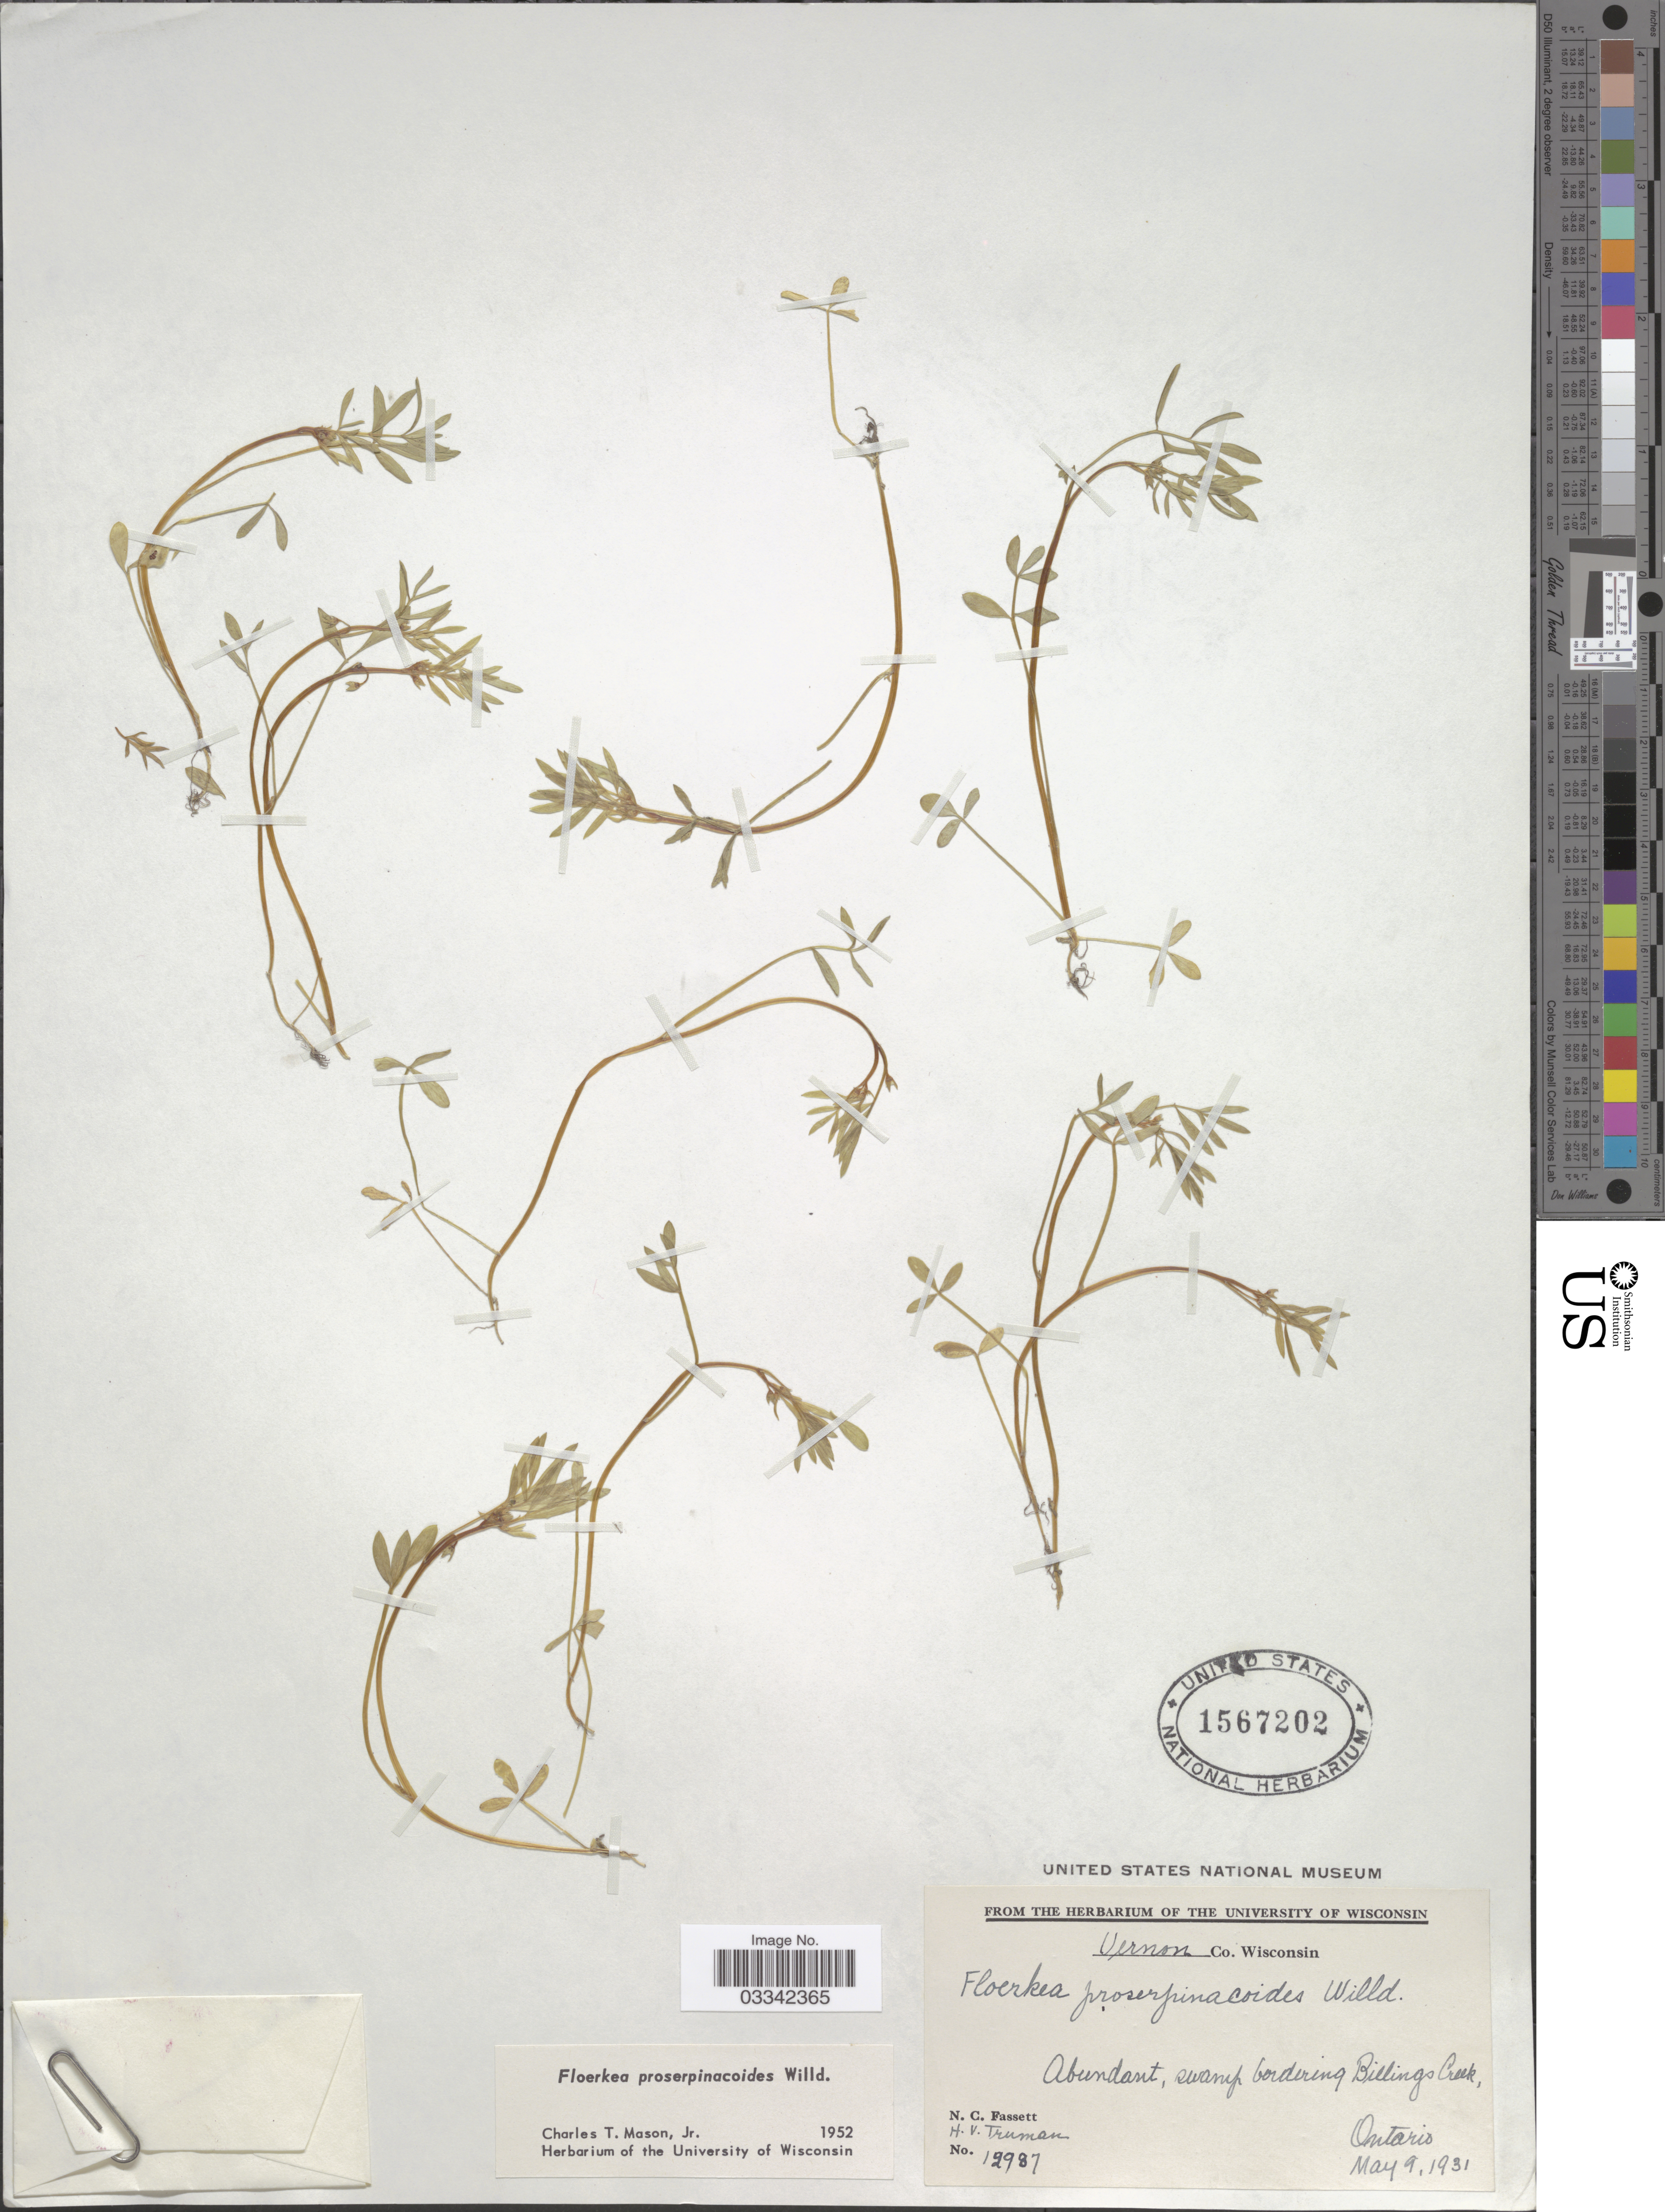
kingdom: Plantae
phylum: Tracheophyta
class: Magnoliopsida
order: Brassicales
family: Limnanthaceae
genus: Floerkea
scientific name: Floerkea proserpinacoides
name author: Willd.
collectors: N. C. Fassett & H. Truman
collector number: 12987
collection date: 1931-05-09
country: United States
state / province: Wisconsin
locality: Vernon Co. Abundant, swamp bordering Billings Creek, Ontario.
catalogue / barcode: US 1567202